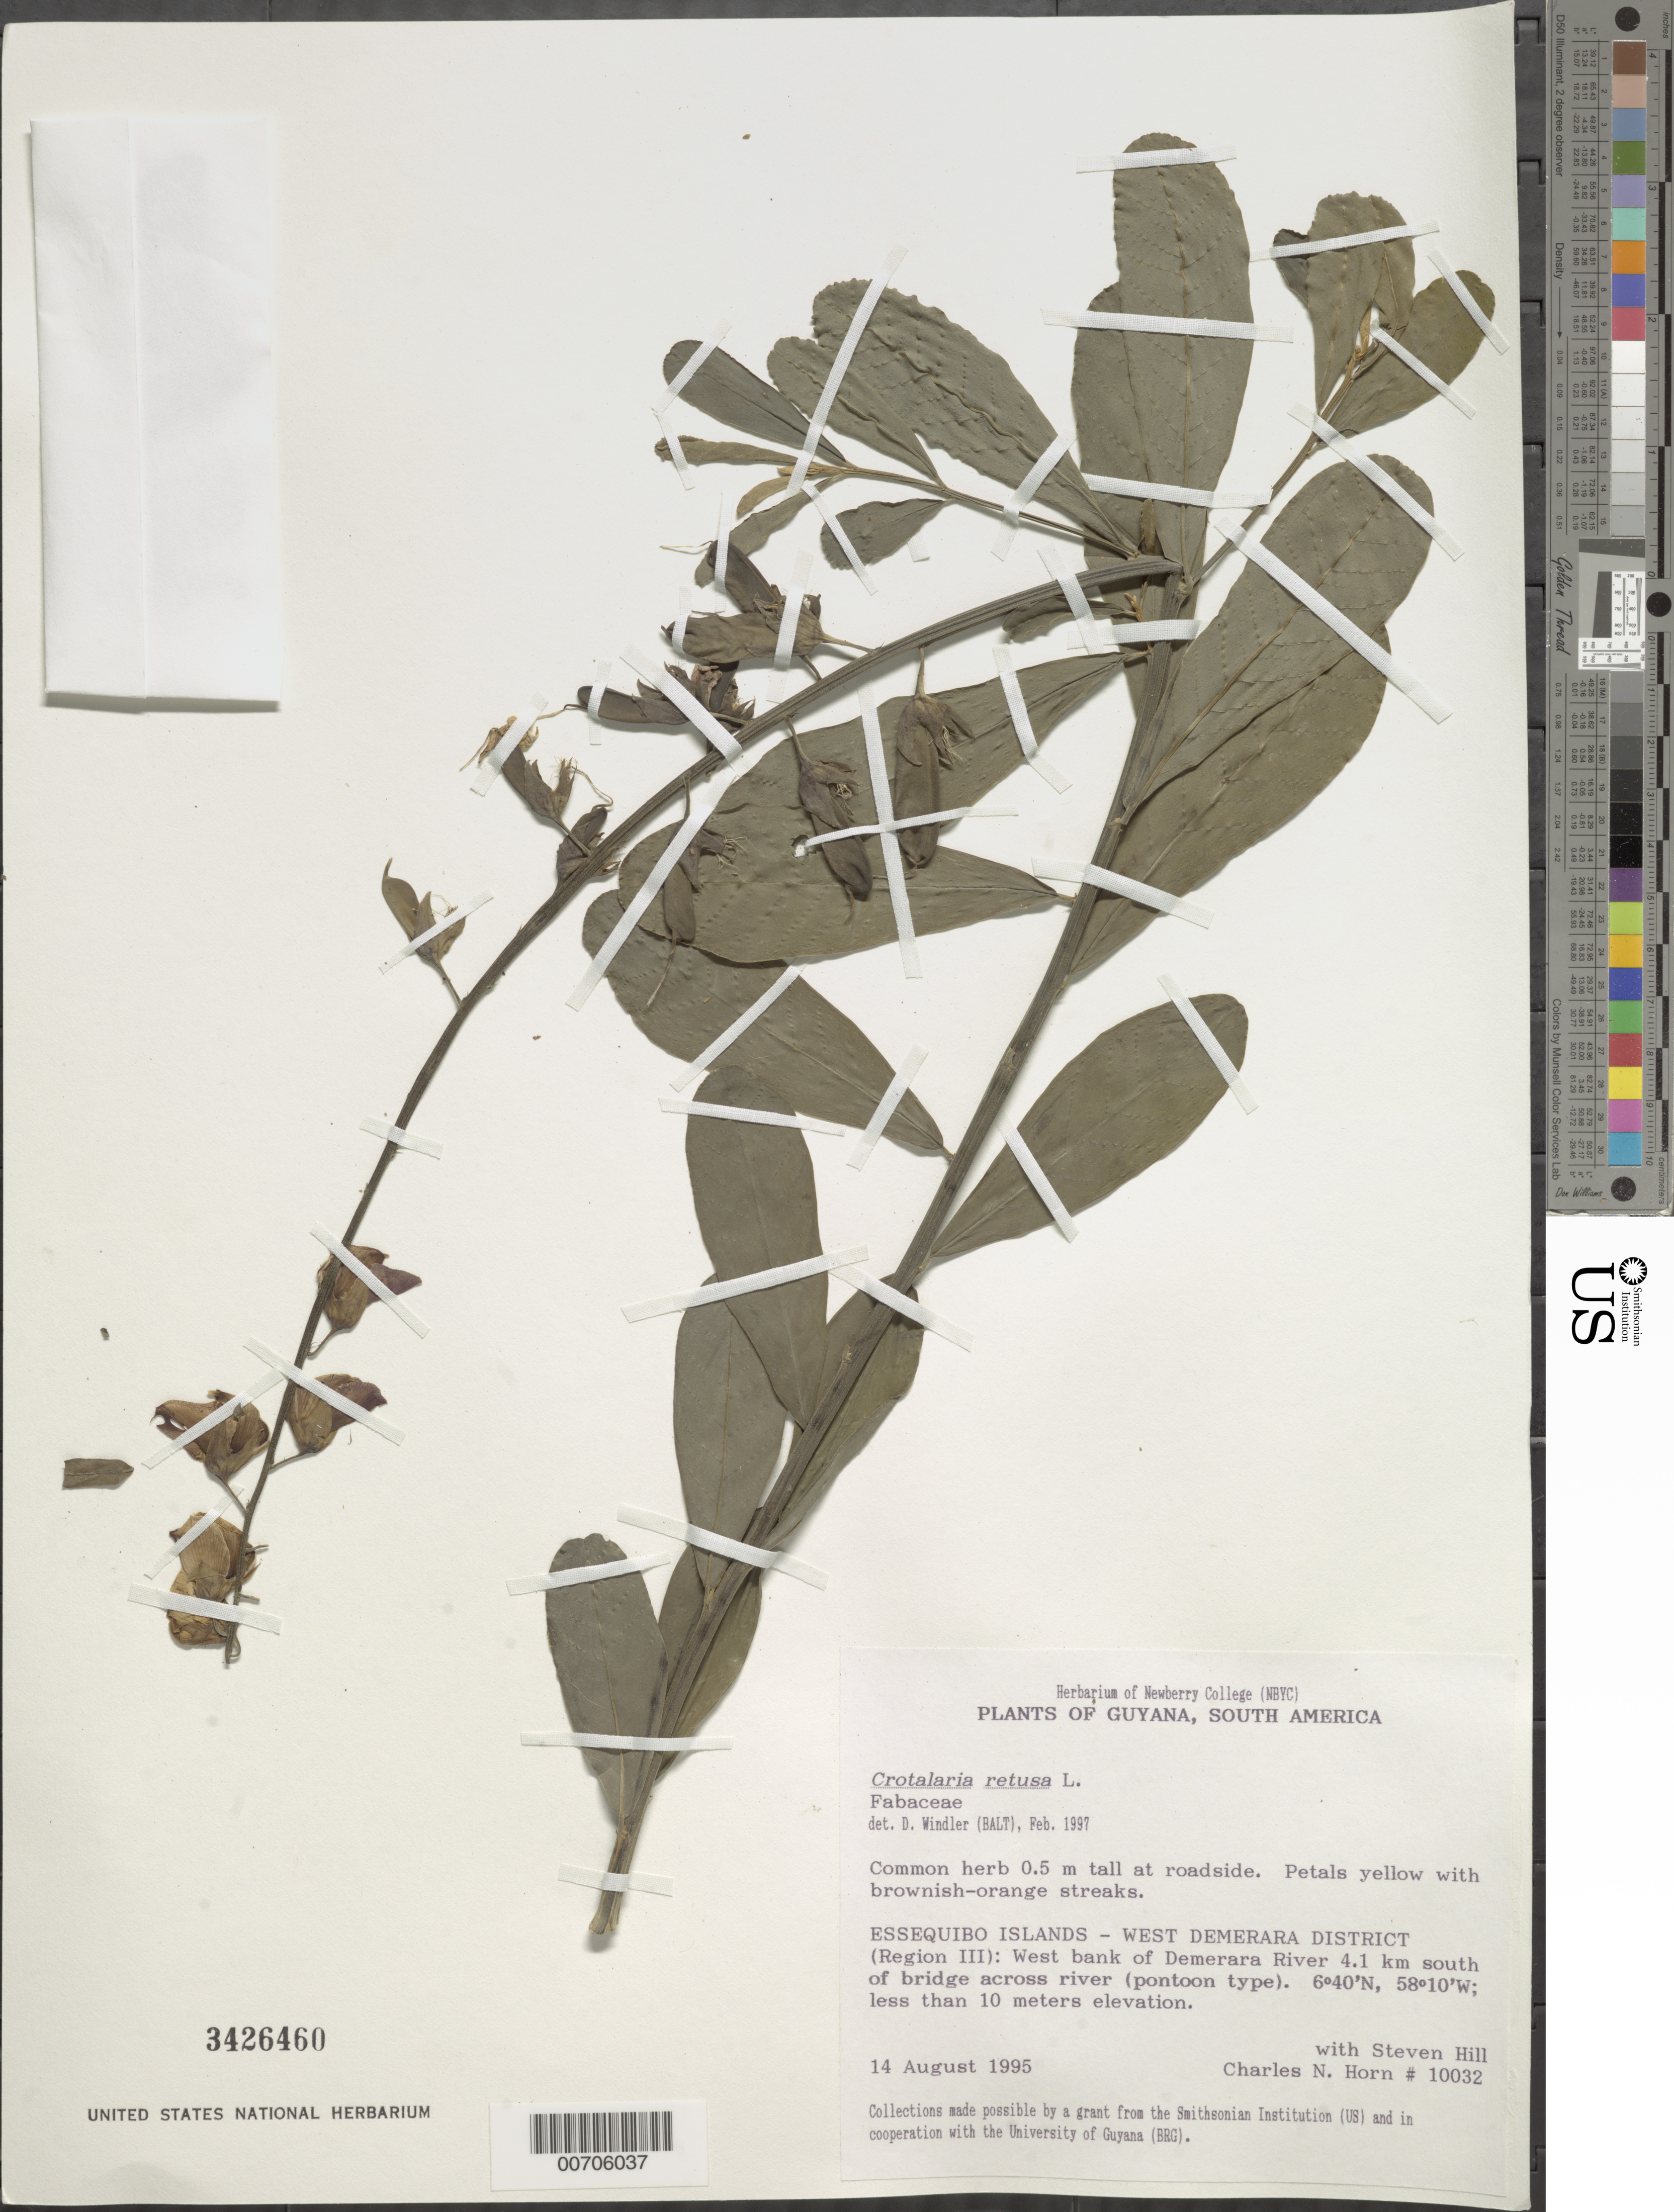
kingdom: Plantae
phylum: Tracheophyta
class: Magnoliopsida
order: Fabales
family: Fabaceae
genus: Crotalaria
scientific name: Crotalaria retusa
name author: L.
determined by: Windler, D. R.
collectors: C. N. Horn & S. Hill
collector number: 10032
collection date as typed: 14-Aug-95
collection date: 1995-08-14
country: Guyana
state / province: Essequibo Isl-W. Demerara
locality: Demerara R., 4.1 km S of bridge across river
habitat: Roadside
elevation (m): -2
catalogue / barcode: US 3426460